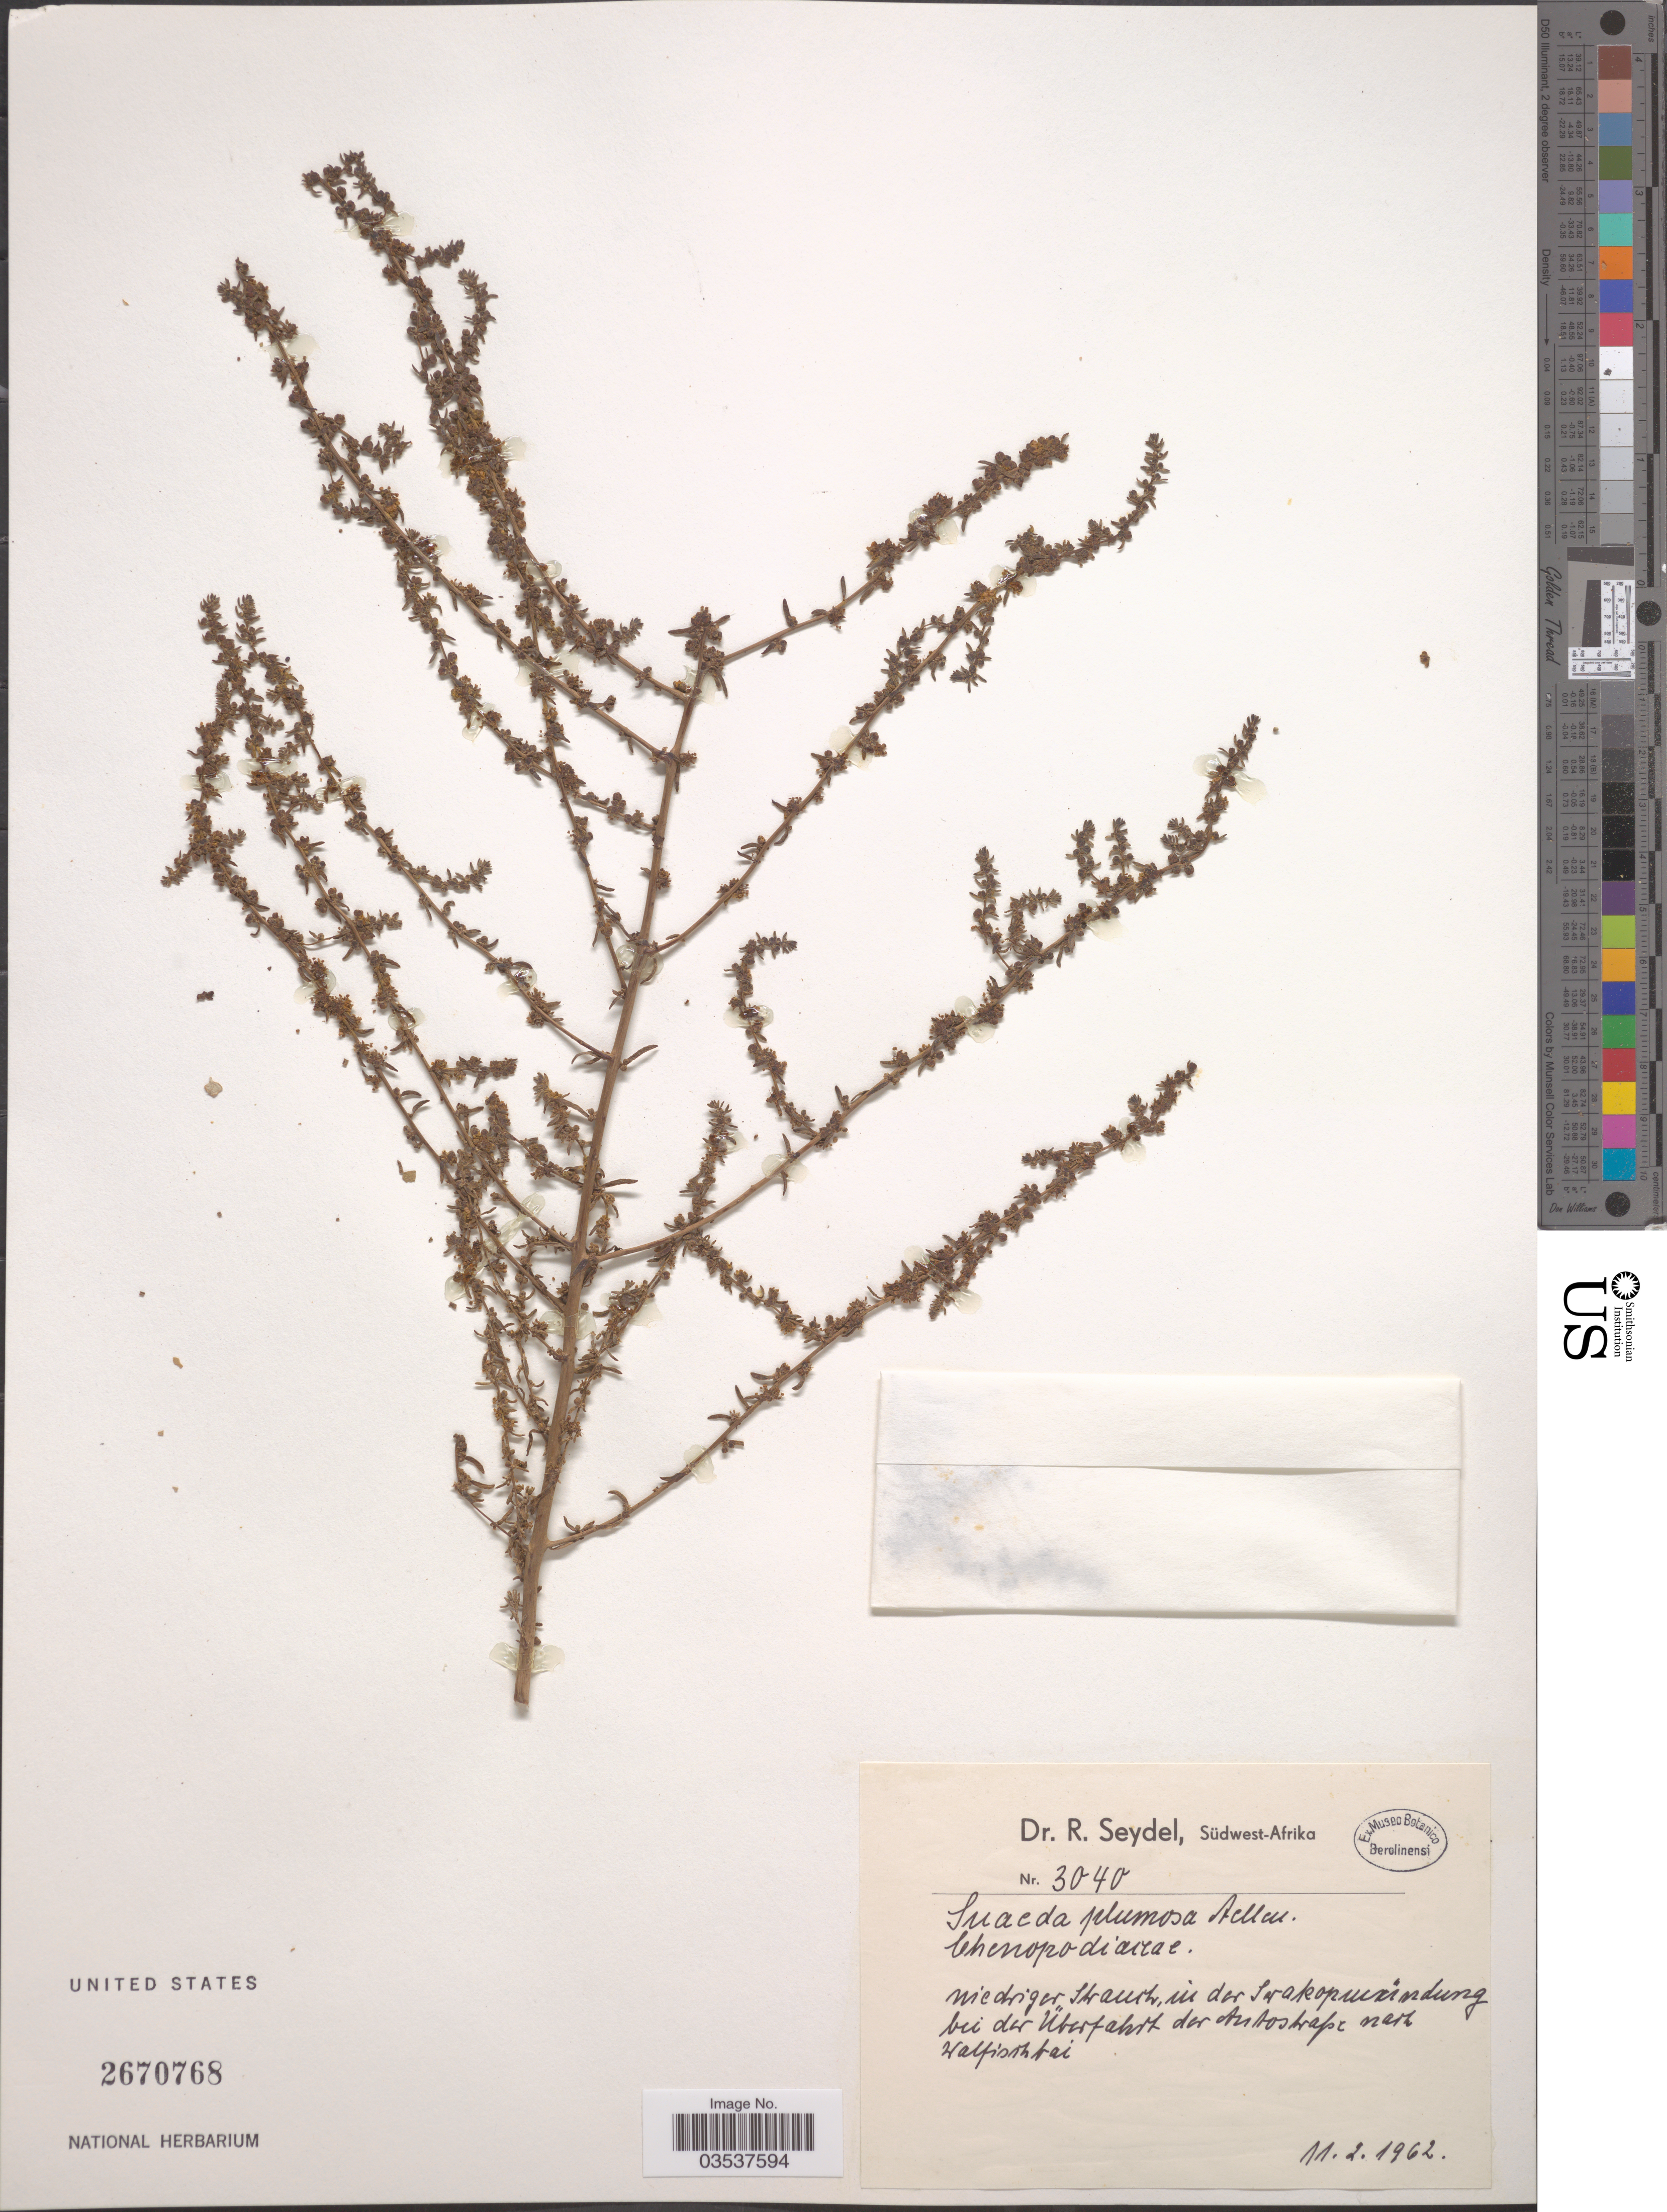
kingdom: Plantae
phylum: Tracheophyta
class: Magnoliopsida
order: Caryophyllales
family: Amaranthaceae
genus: Suaeda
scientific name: Suaeda plumosa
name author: Aellen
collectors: R. Seydel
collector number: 3040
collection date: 1962-02-11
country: Namibia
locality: Südwest-Afrika.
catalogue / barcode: US 2670768